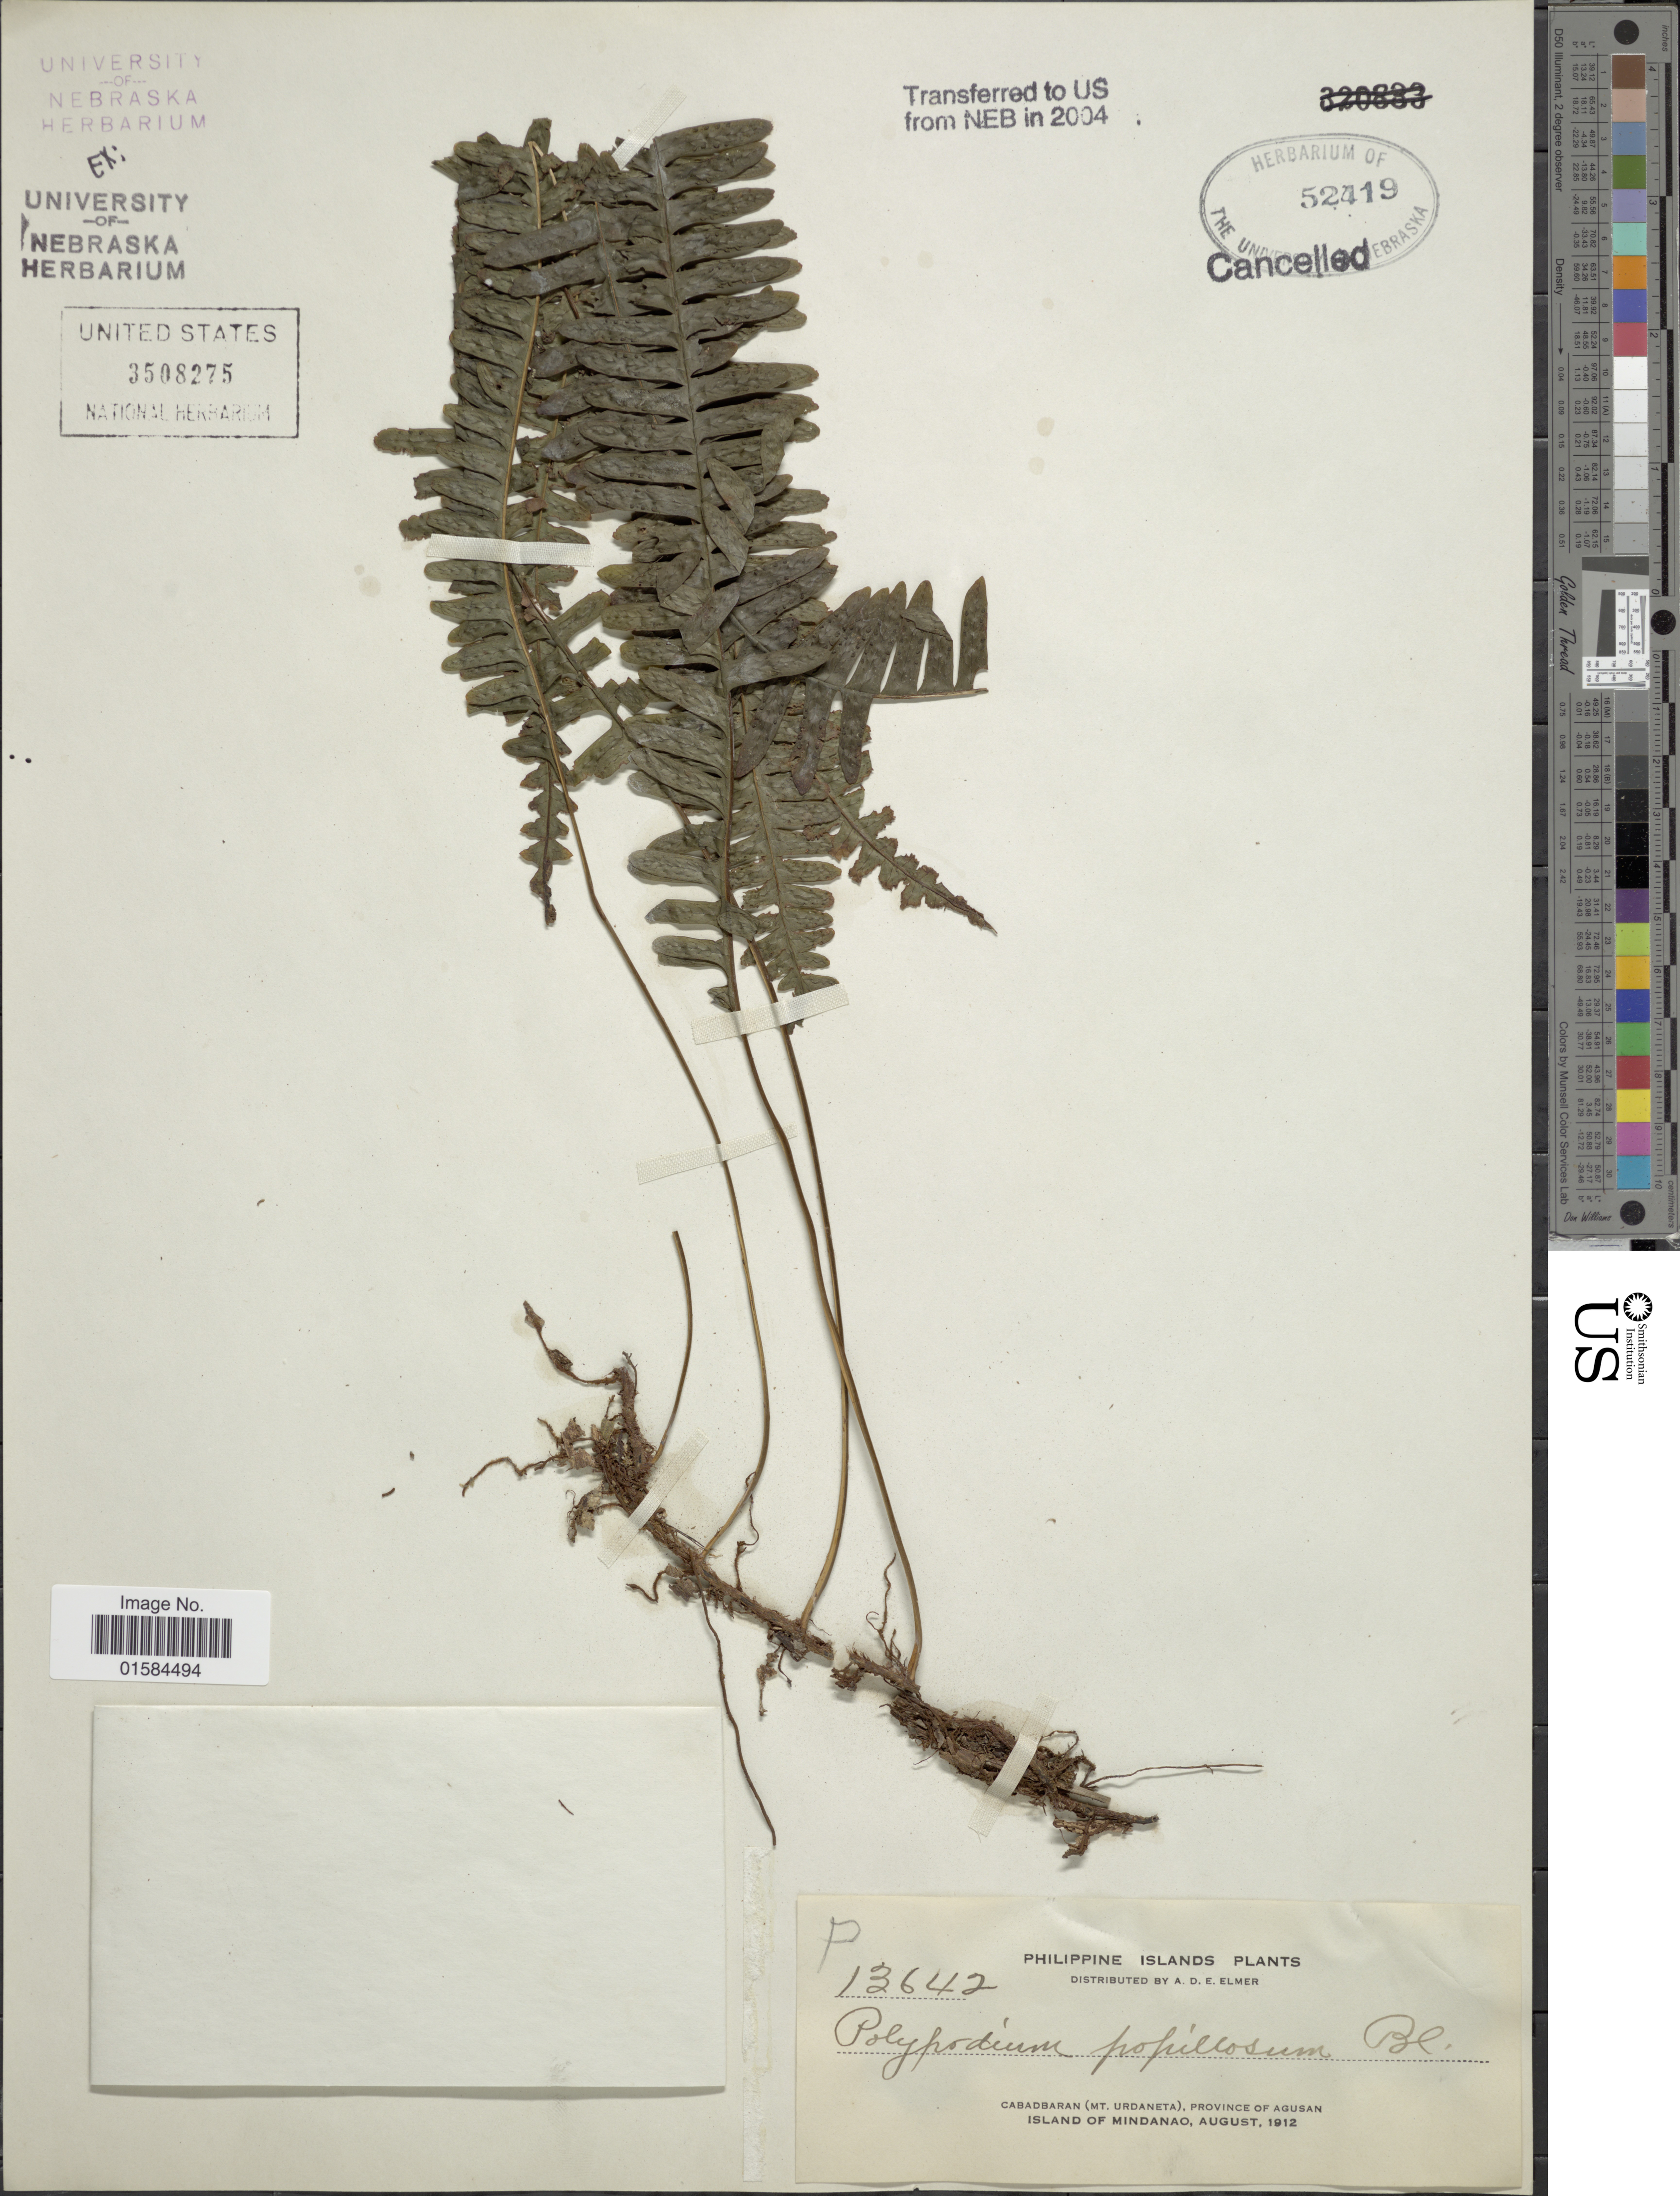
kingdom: Plantae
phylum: Tracheophyta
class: Polypodiopsida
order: Polypodiales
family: Polypodiaceae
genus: Thylacopteris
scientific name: Thylacopteris papillosa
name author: (Blume) Kunze ex J. Sm.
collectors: A. D. E. Elmer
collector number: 13642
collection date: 1912-08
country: Philippines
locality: Philippine Islands, Cabadbaran (Mt. Urdaneta), Province of Agusan, Island of Mindanao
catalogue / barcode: US 3508275